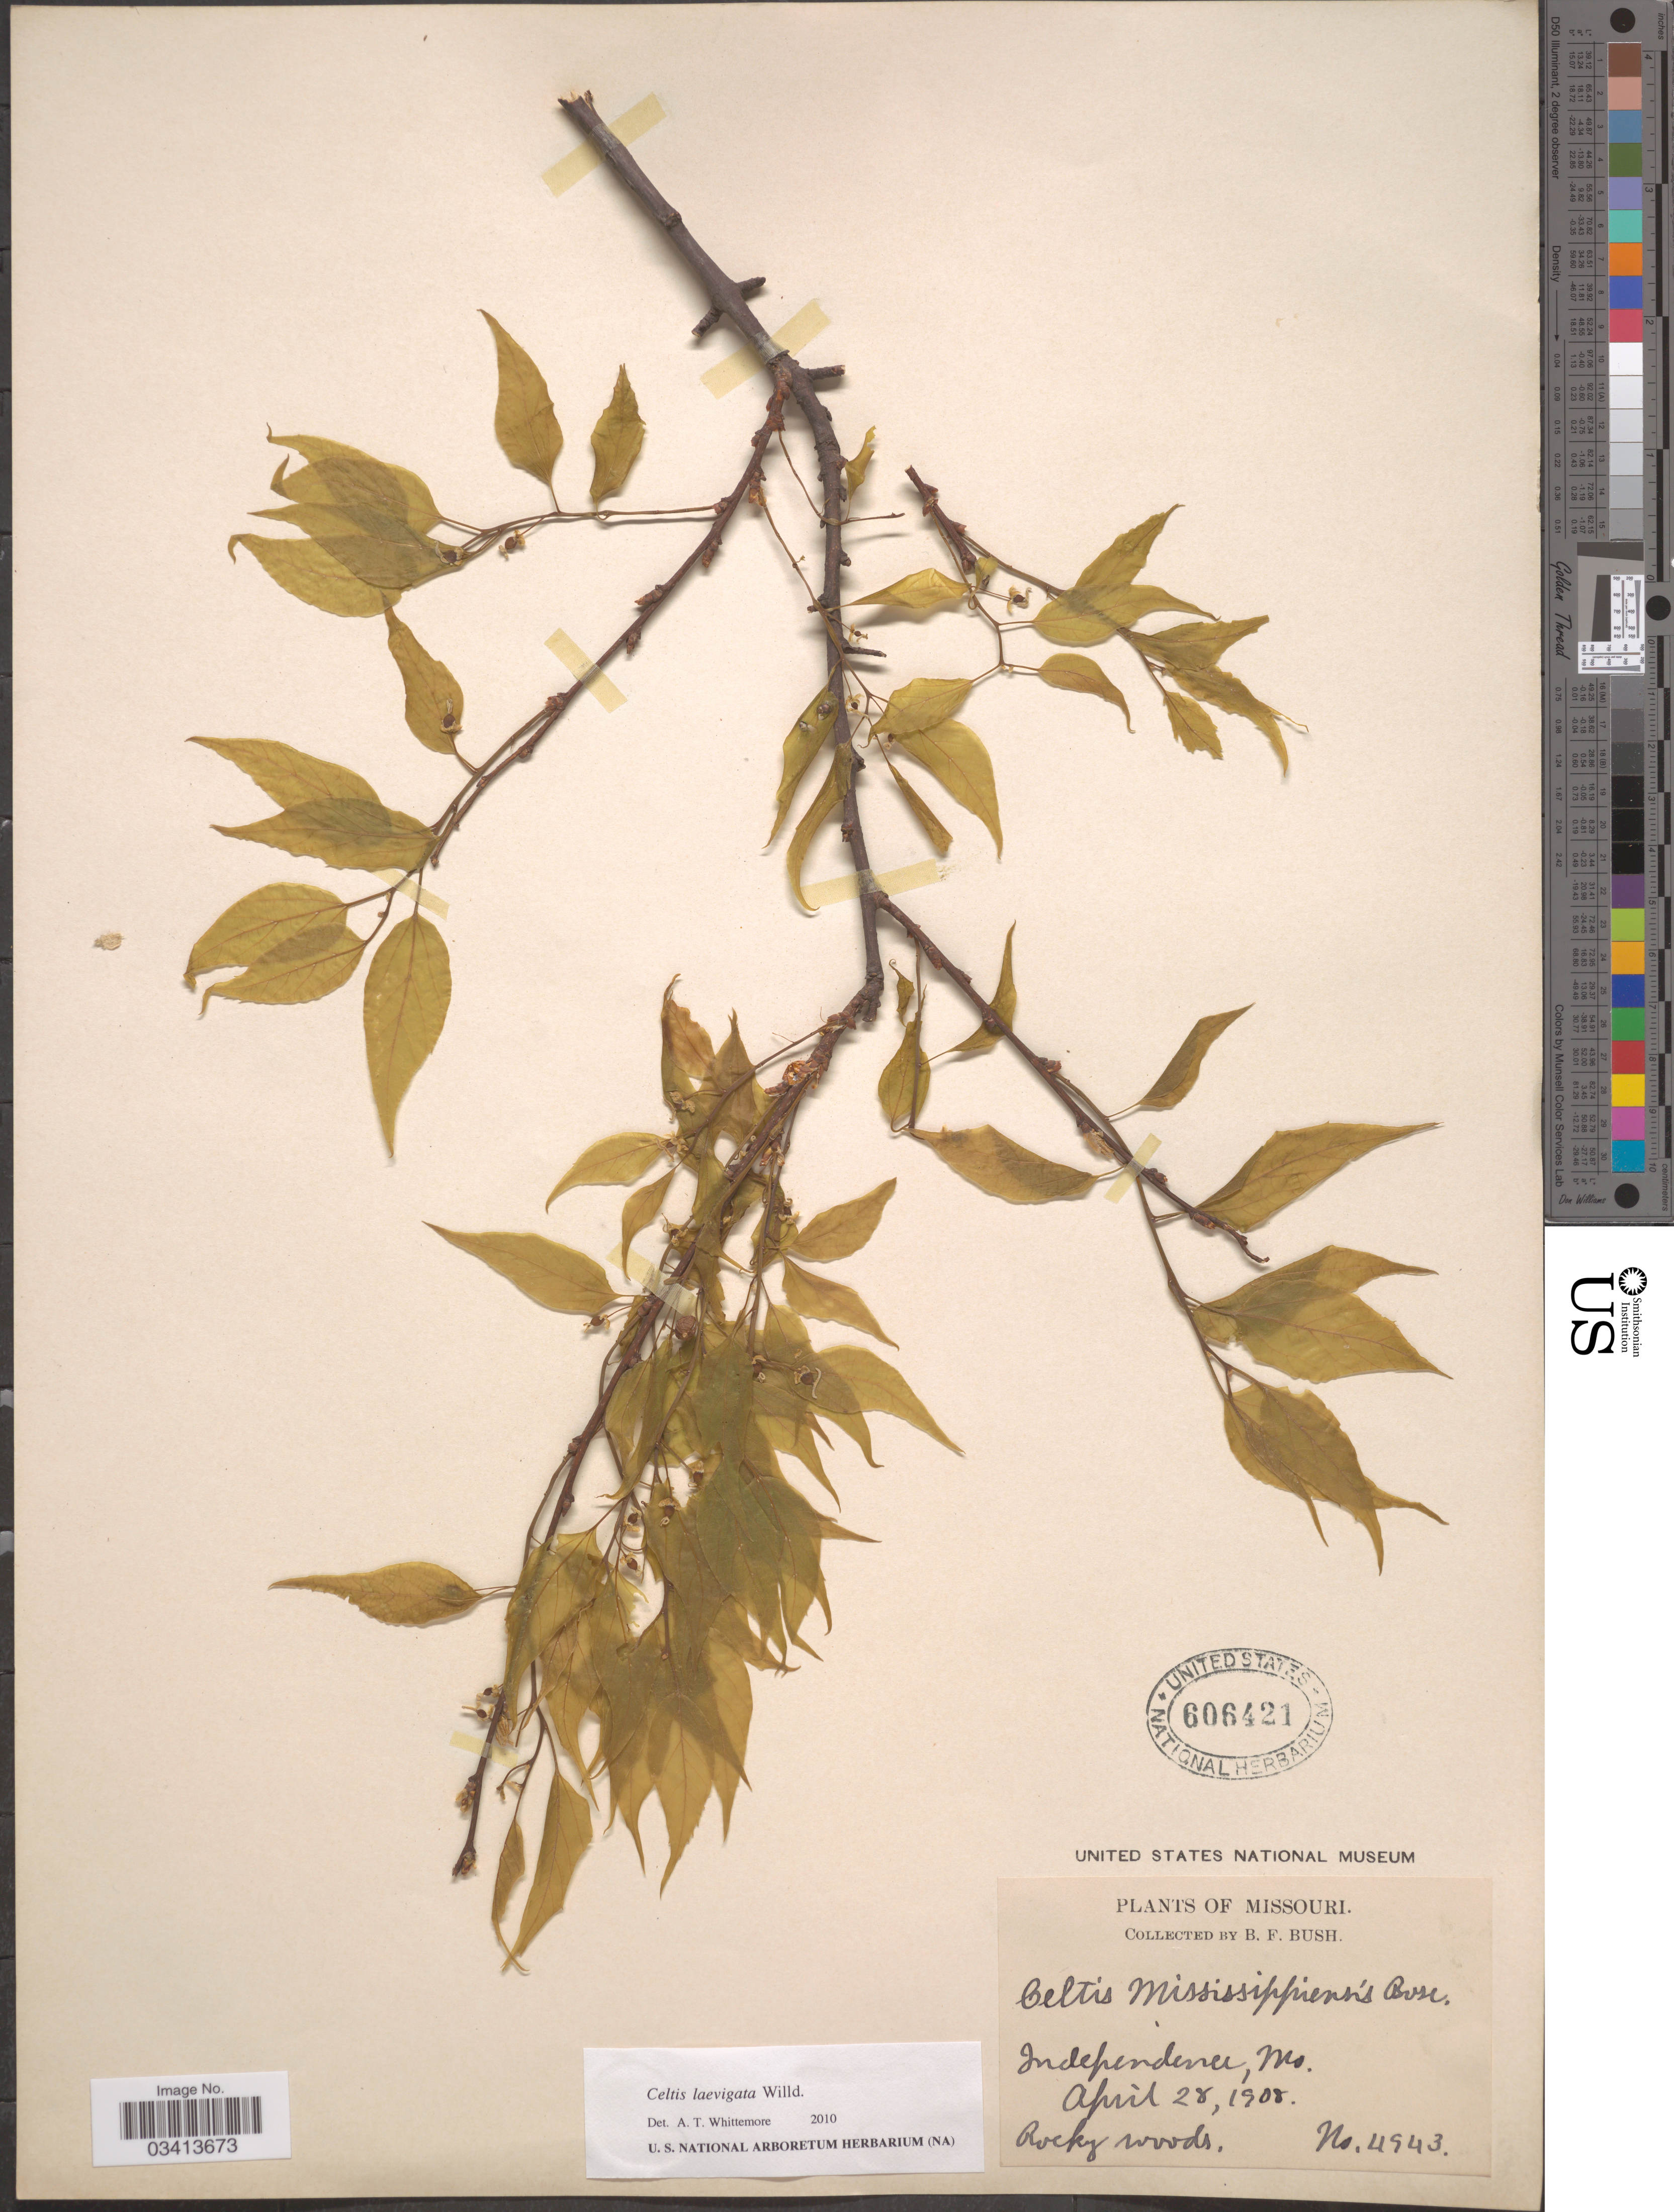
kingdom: Plantae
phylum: Tracheophyta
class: Magnoliopsida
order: Rosales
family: Cannabaceae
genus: Celtis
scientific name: Celtis laevigata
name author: Willd.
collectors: B. F. Bush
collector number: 4943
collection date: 1908-04-28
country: United States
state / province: Missouri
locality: Independence.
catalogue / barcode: US 606421